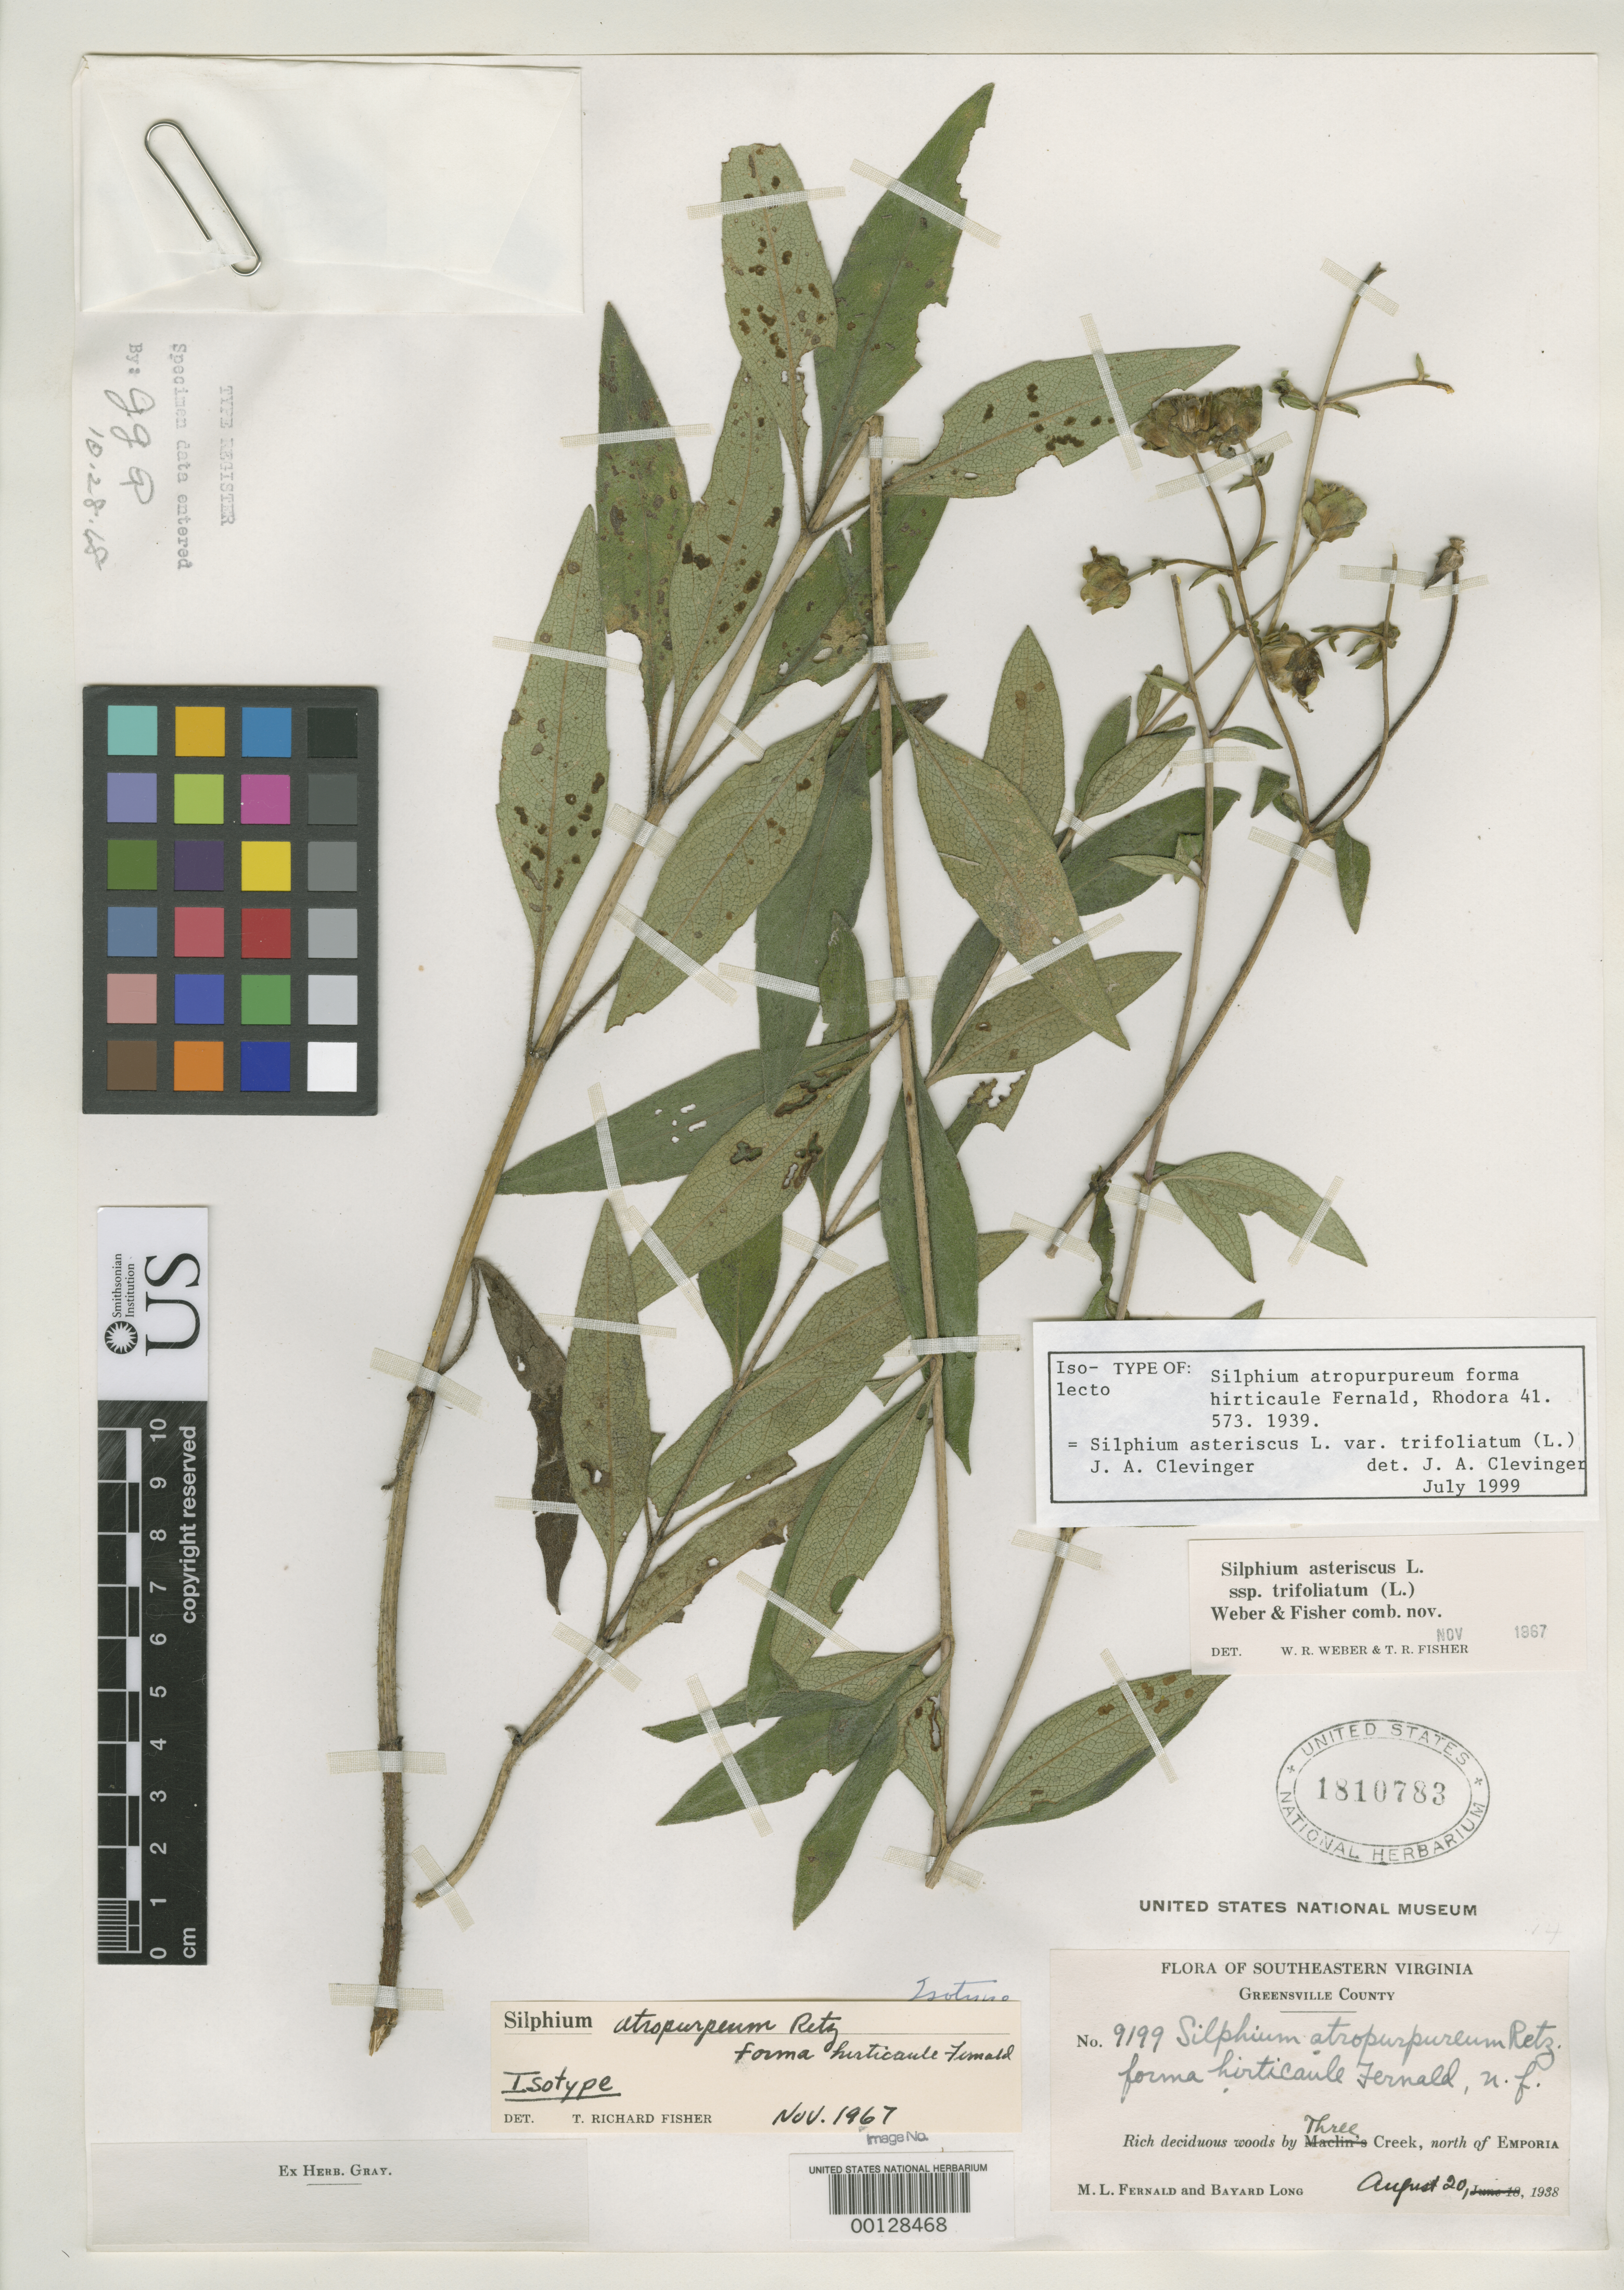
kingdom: Plantae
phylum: Tracheophyta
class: Magnoliopsida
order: Asterales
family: Asteraceae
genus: Silphium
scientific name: Silphium atropurpureum f. hirticaule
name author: Fernald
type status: Isotype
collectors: M. L. Fernald & B. H. Long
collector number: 9199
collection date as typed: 20 Aug 1938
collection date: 1938-08-20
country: United States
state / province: Virginia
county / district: Greensville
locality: Woods by Three Creek, N of Emporia.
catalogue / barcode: US 1810783